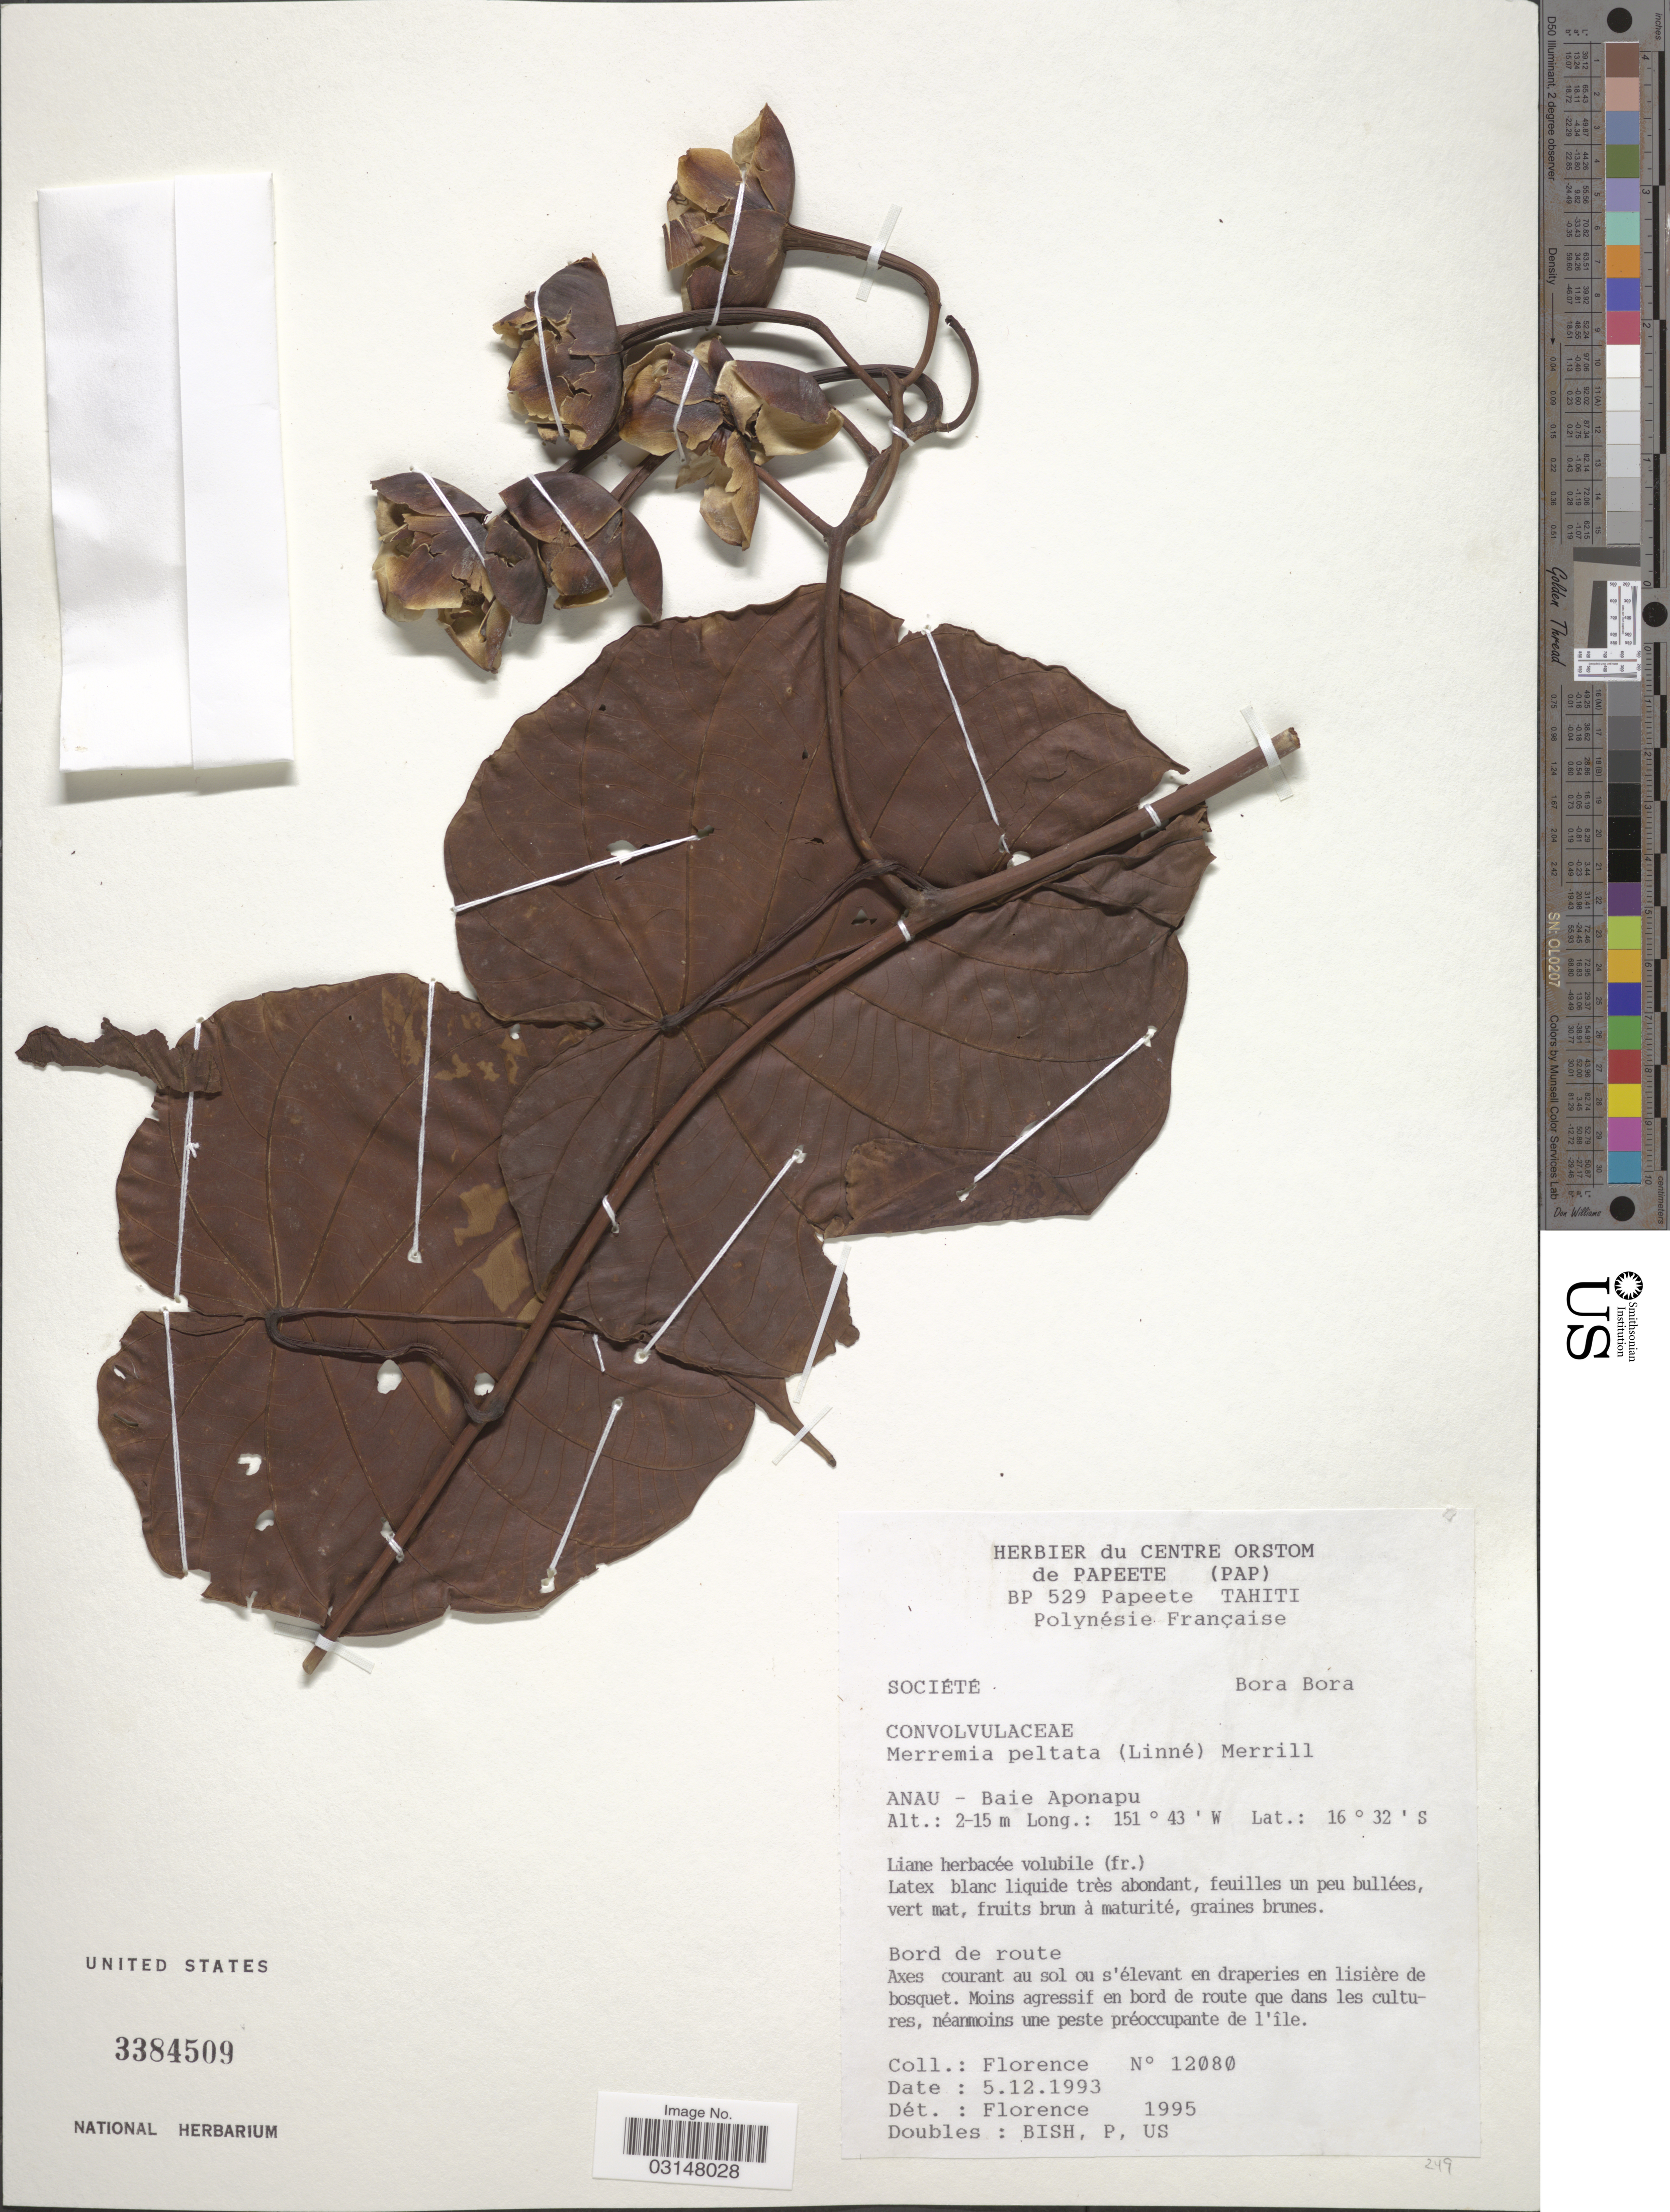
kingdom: Plantae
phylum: Tracheophyta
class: Magnoliopsida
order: Solanales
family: Convolvulaceae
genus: Decalobanthus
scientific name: Decalobanthus peltatus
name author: (L.) A. R. Simões & Staples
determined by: Wagner, W. L., (BOT), Smithsonian Institution - National Museum of Natural History (UNITED STATES)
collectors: -. Florence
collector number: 12080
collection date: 1993-12-05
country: French Polynesia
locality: Société. Bora Bora. Anau - Baie Aponapu.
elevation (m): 2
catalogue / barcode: US 3384509